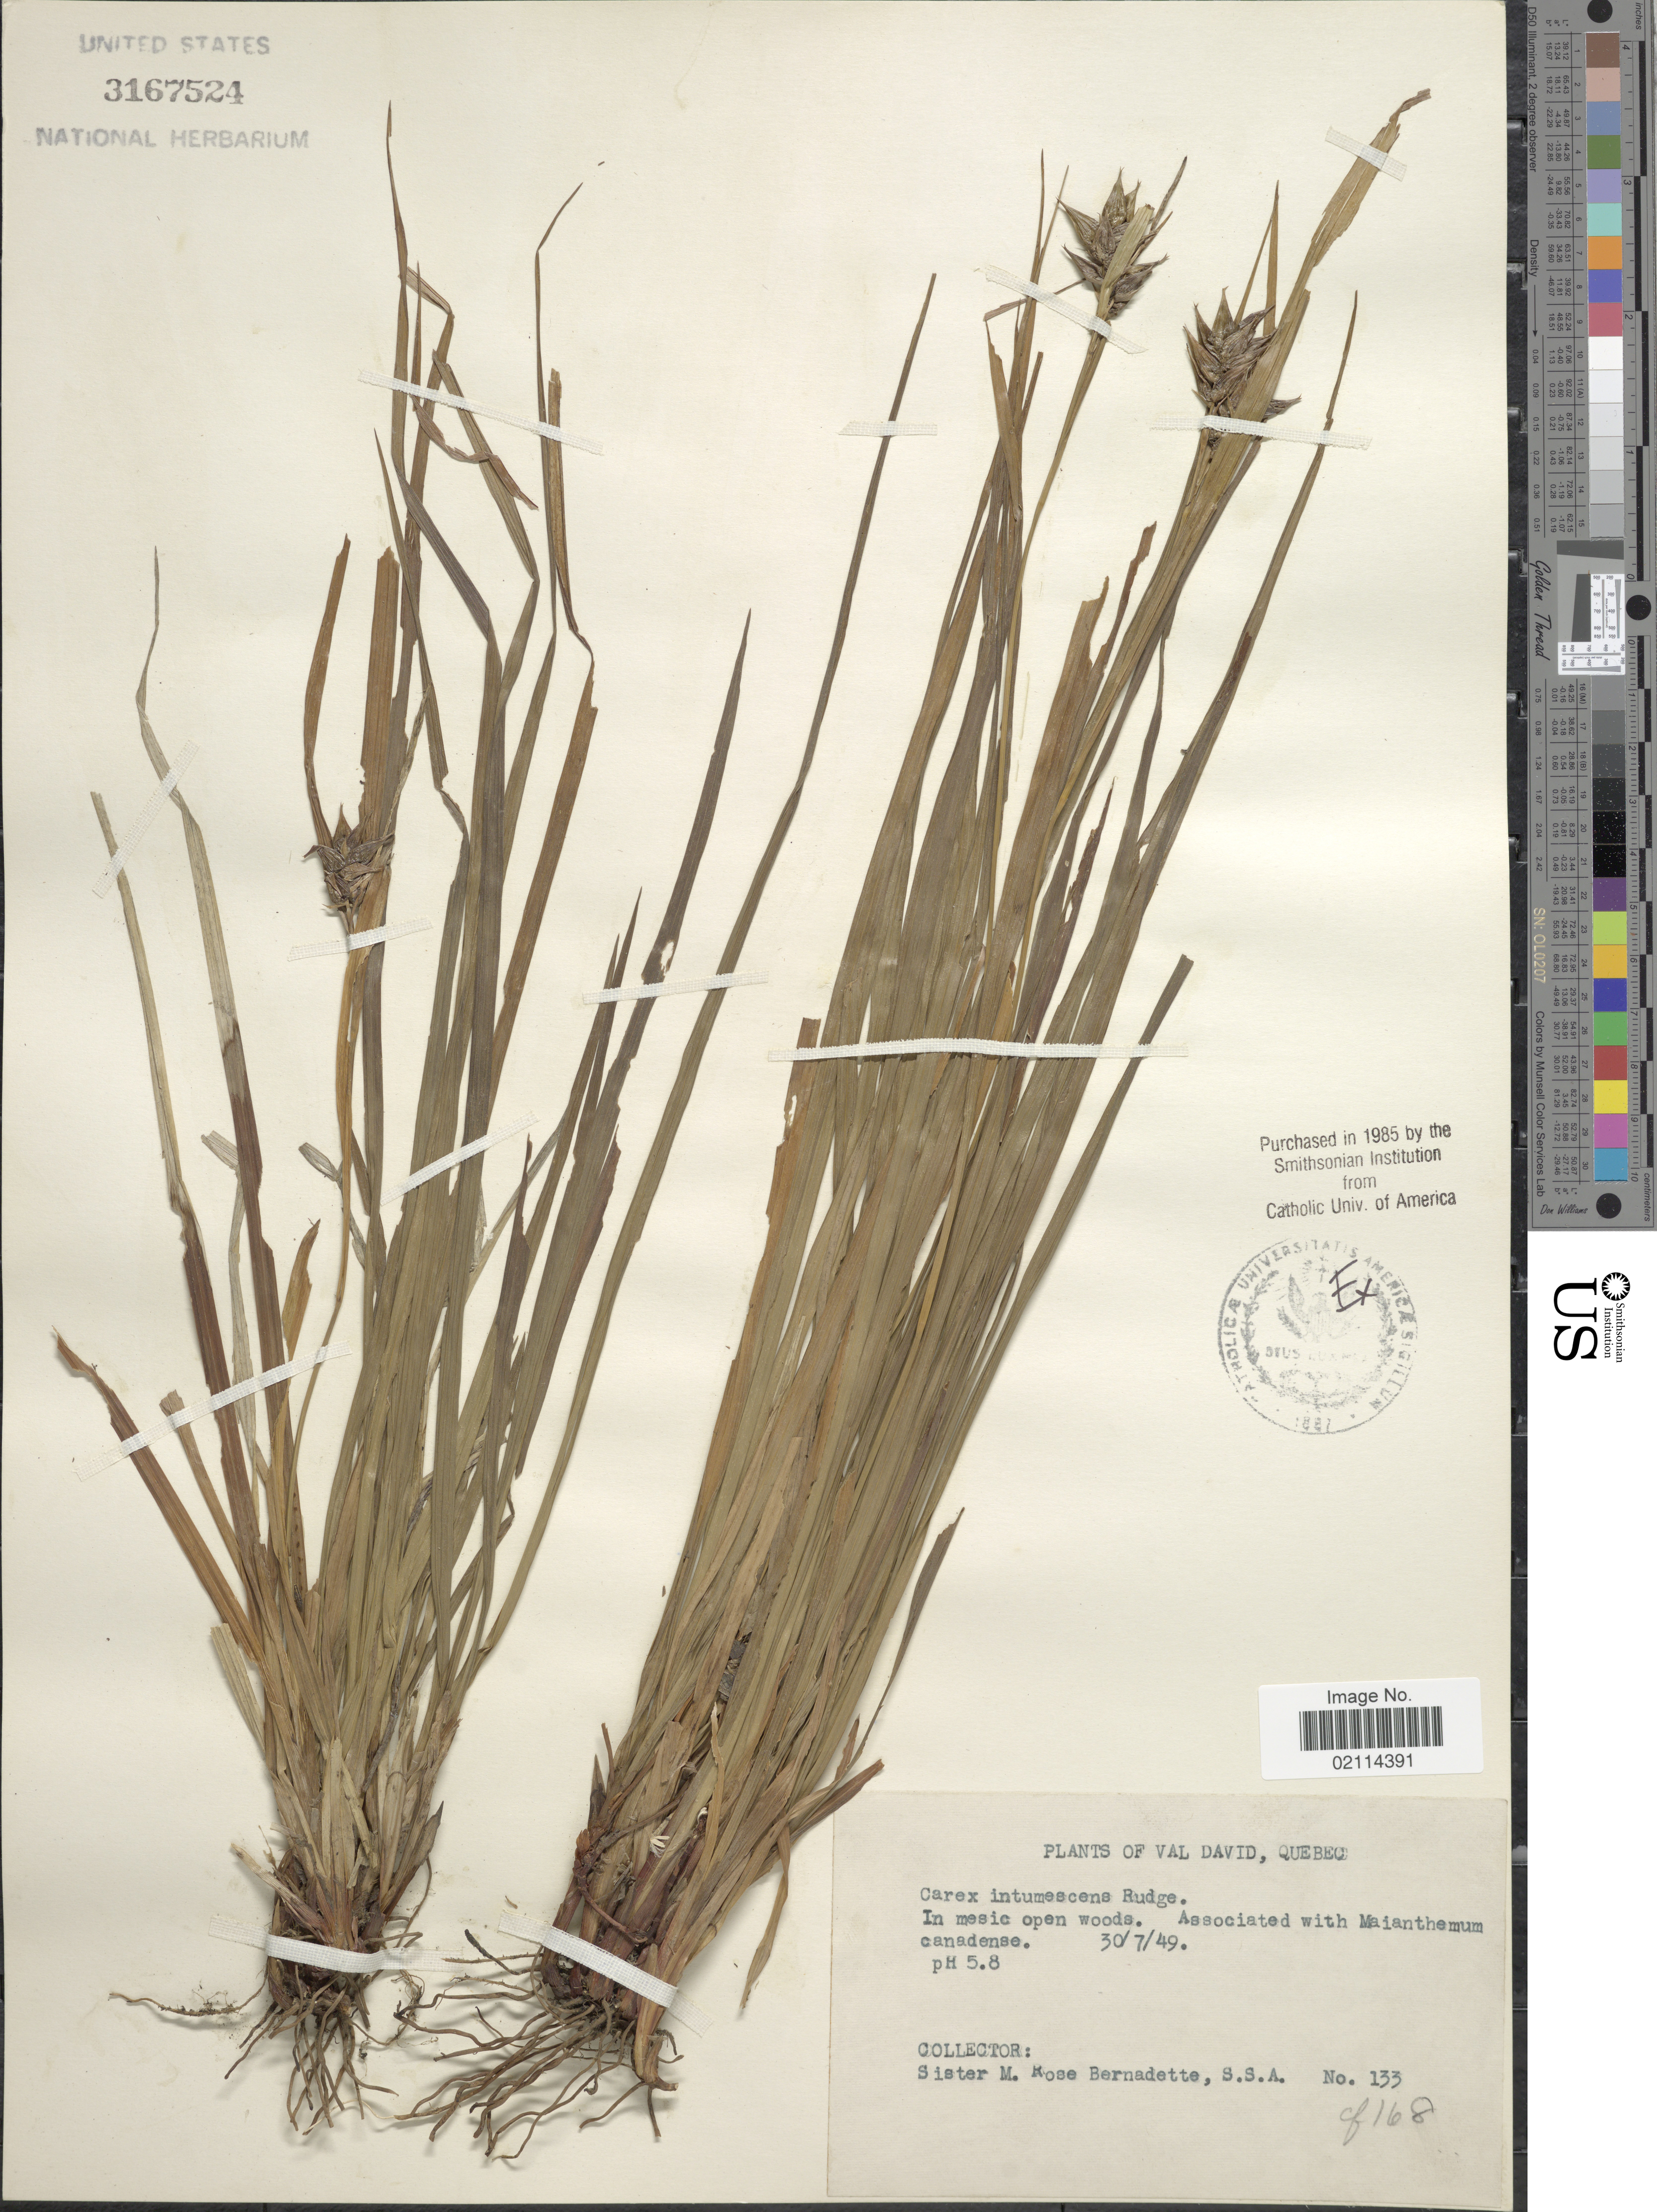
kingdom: Plantae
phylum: Tracheophyta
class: Liliopsida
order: Poales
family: Cyperaceae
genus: Carex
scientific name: Carex intumescens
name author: Rudge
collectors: M. Bernadette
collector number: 133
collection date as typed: Transcribed d/m/y: 30/7/49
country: Canada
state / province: Quebec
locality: Val David, in mesic open woods.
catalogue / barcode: US 3167524